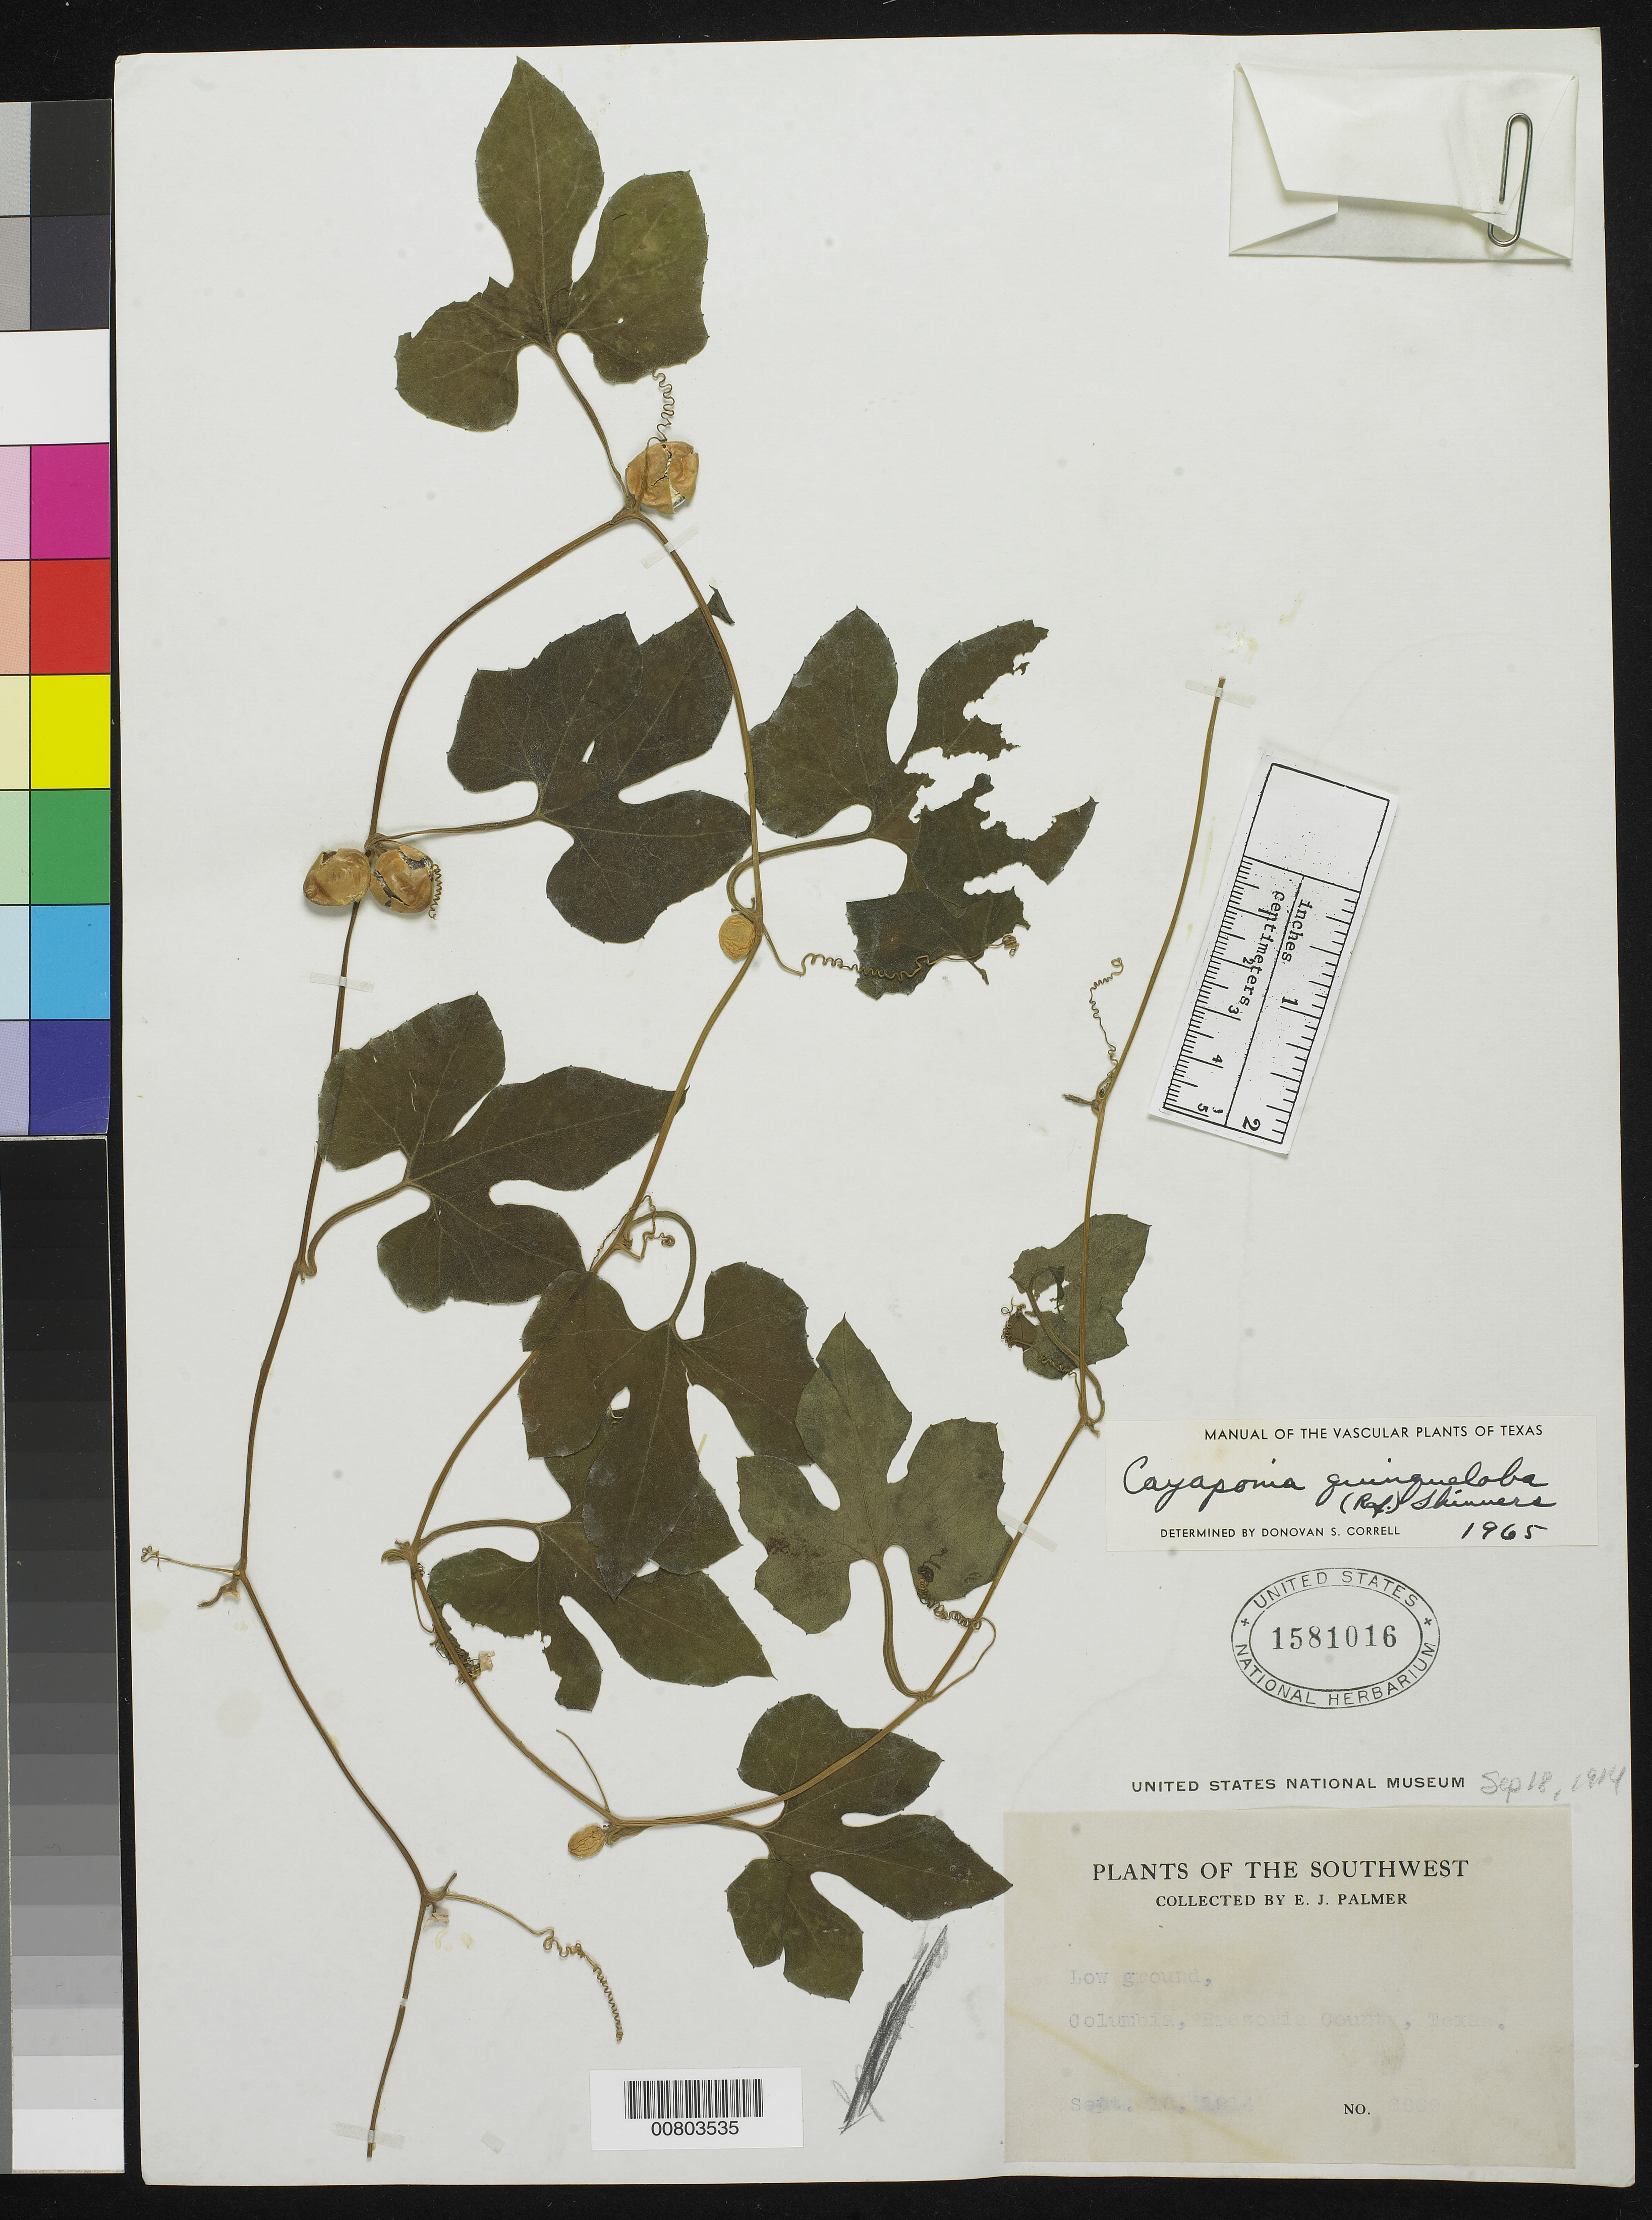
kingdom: Plantae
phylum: Tracheophyta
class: Magnoliopsida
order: Cucurbitales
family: Cucurbitaceae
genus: Cayaponia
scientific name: Cayaponia quinqueloba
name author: (Raf.) Shinners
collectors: E. J. Palmer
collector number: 6660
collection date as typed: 18 Sep 1914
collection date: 1914-09-18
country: United States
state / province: Texas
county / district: Brazoria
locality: Columbia, Brazoria County, Texas.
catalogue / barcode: US 1581016